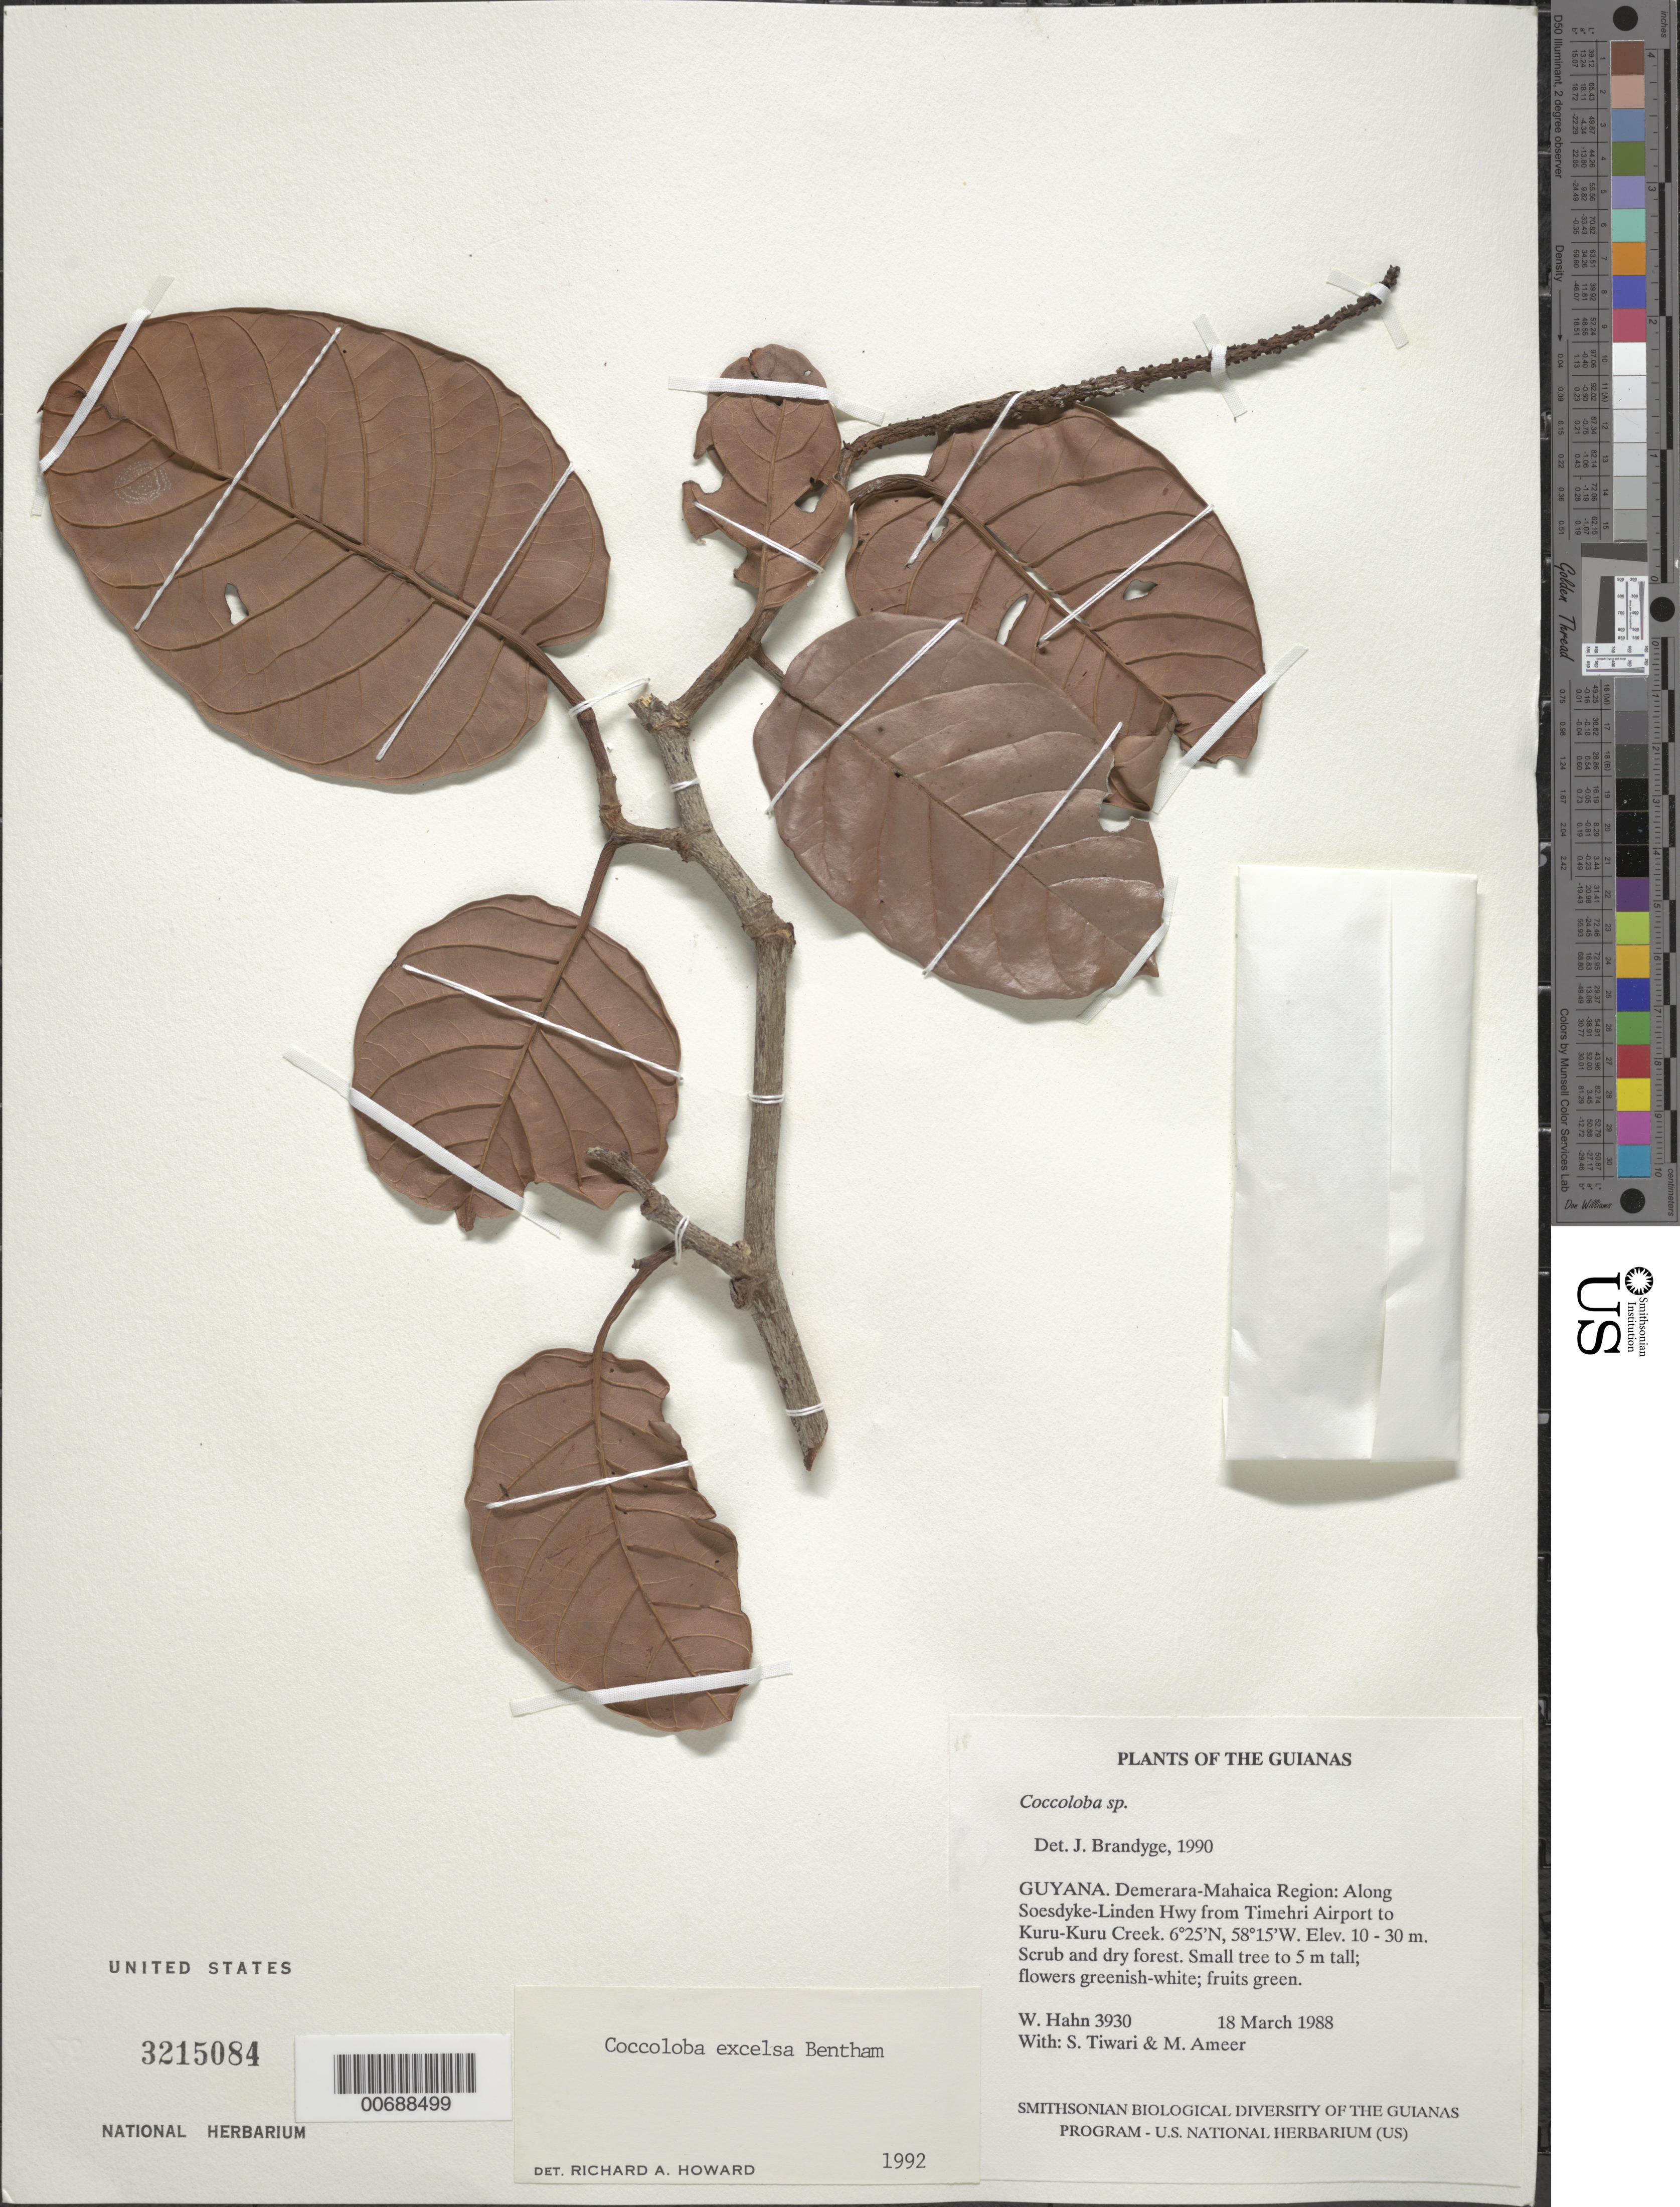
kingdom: Plantae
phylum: Tracheophyta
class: Magnoliopsida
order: Caryophyllales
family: Polygonaceae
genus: Coccoloba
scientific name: Coccoloba excelsa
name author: Benth.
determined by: Howard, R. A.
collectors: W. Hahn, S. Tiwari & M. Ameer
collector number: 3930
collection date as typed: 18 March 1988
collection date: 1988-03-18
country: Guyana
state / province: Demerara-Mahaica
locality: Along Soesdyke-Linden Hwy from Timehri Airport to Kuru-Kuru Creek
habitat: Scrub and dry forest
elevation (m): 10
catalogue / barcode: US 3215084